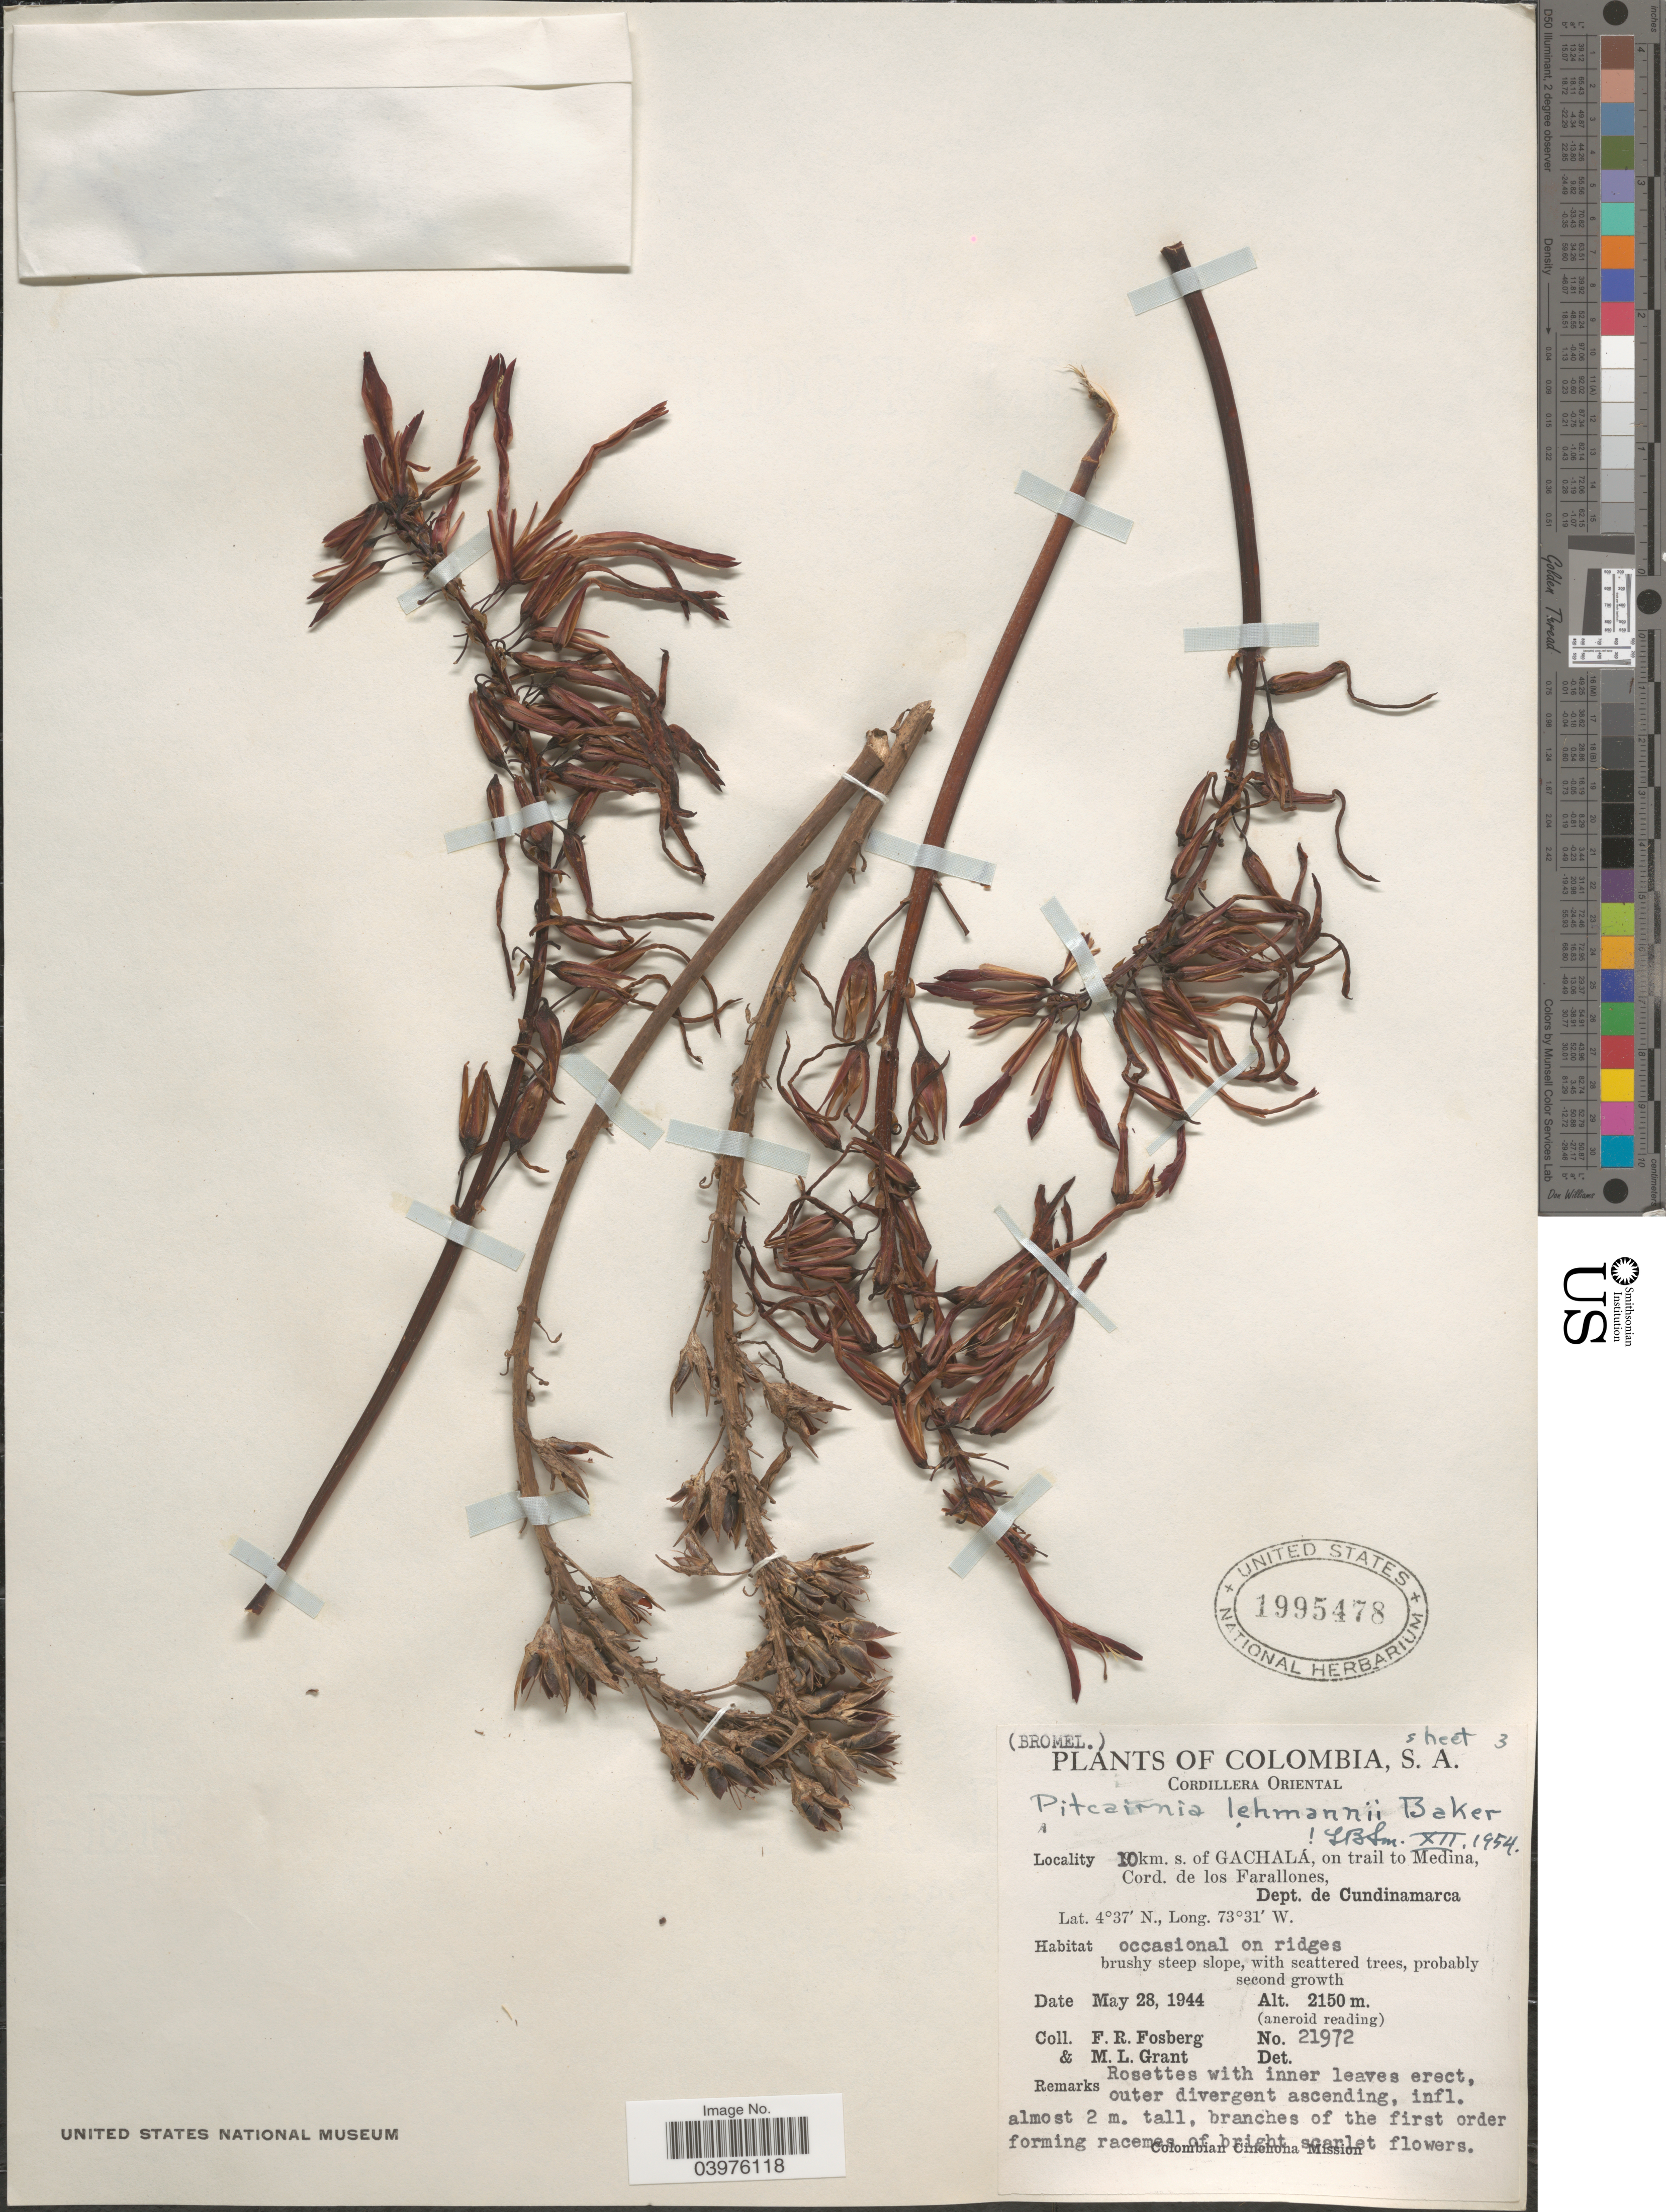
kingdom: Plantae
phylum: Tracheophyta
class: Liliopsida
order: Poales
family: Bromeliaceae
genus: Pitcairnia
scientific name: Pitcairnia lehmannii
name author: Baker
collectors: F. R. Fosberg & M. L. Grant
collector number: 21972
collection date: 1944-05-28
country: Colombia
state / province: Cundinamarca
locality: Cordillera Oriental. 10 km. s. of Gachalá, on trail to Medina, Cord. de los Farallones, Dept. de Cundinamarca.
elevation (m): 2150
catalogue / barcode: US 1995478